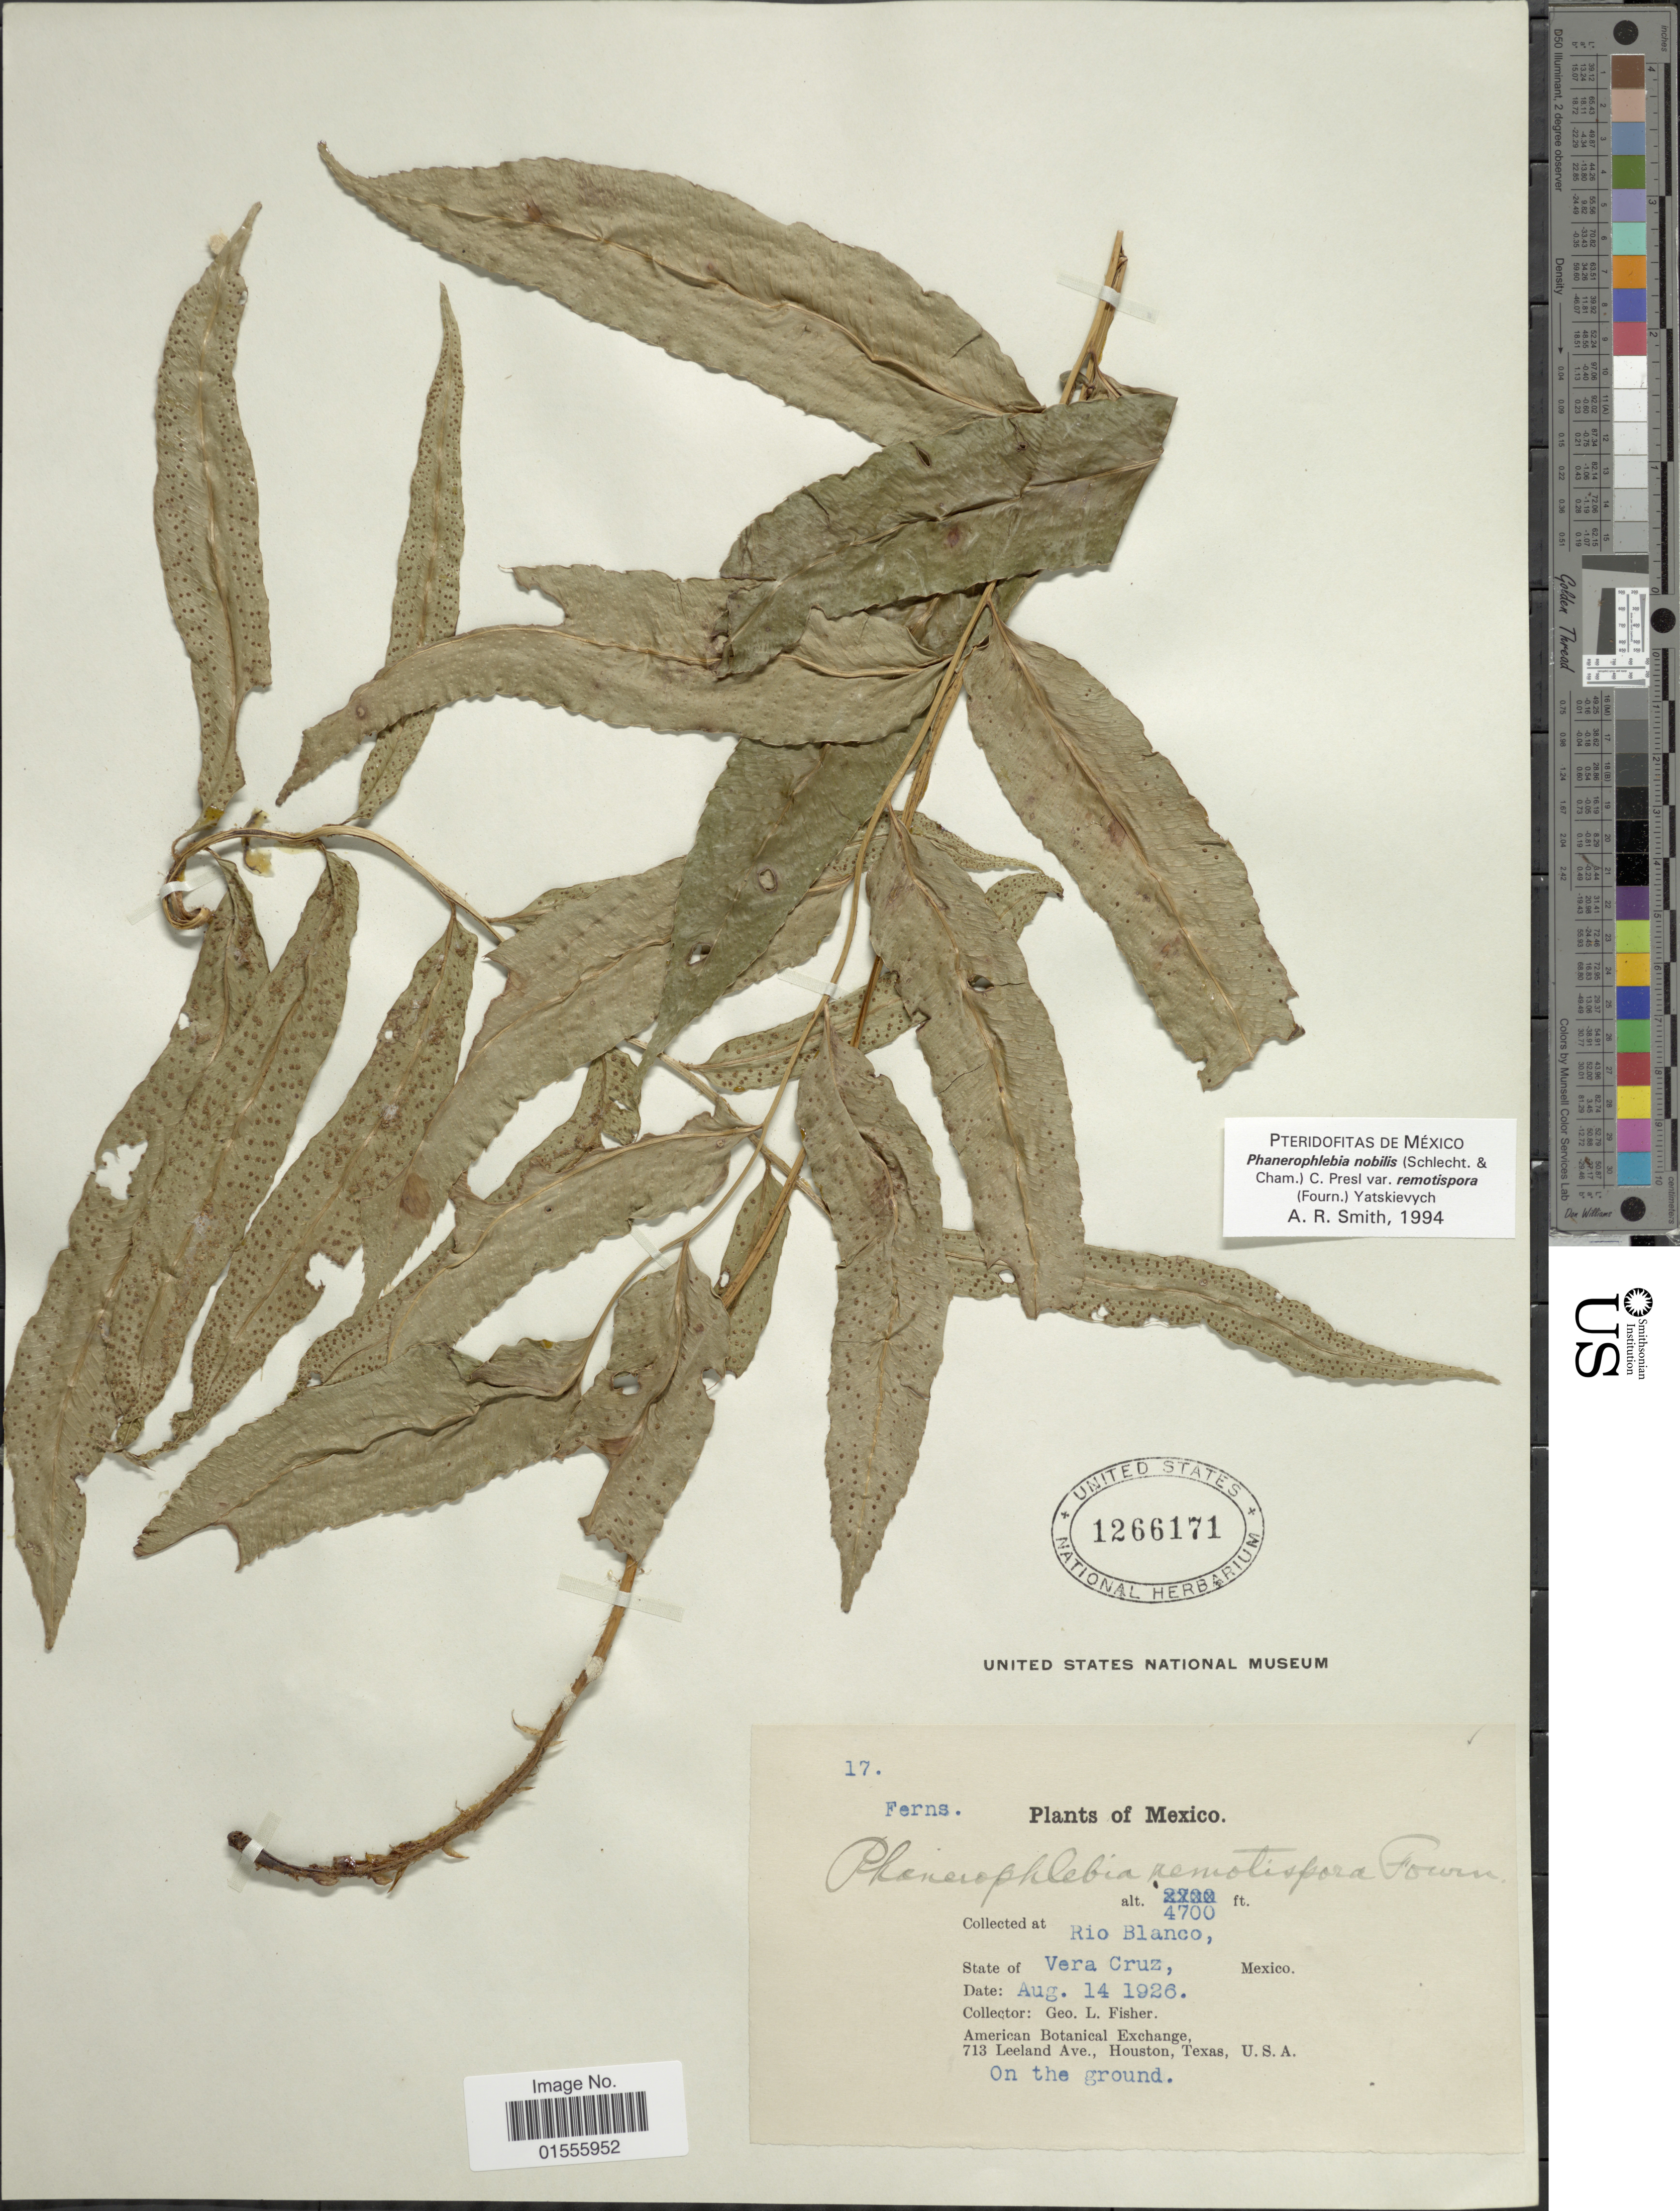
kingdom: Plantae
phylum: Tracheophyta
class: Polypodiopsida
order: Polypodiales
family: Dryopteridaceae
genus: Phanerophlebia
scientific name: Phanerophlebia remotispora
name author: E. Fourn.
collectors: G. L. Fisher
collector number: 17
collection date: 1926-08-14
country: Mexico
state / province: Veracruz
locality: Rio Blanco, State of Vera Cruz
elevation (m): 1433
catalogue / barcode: US 1266171